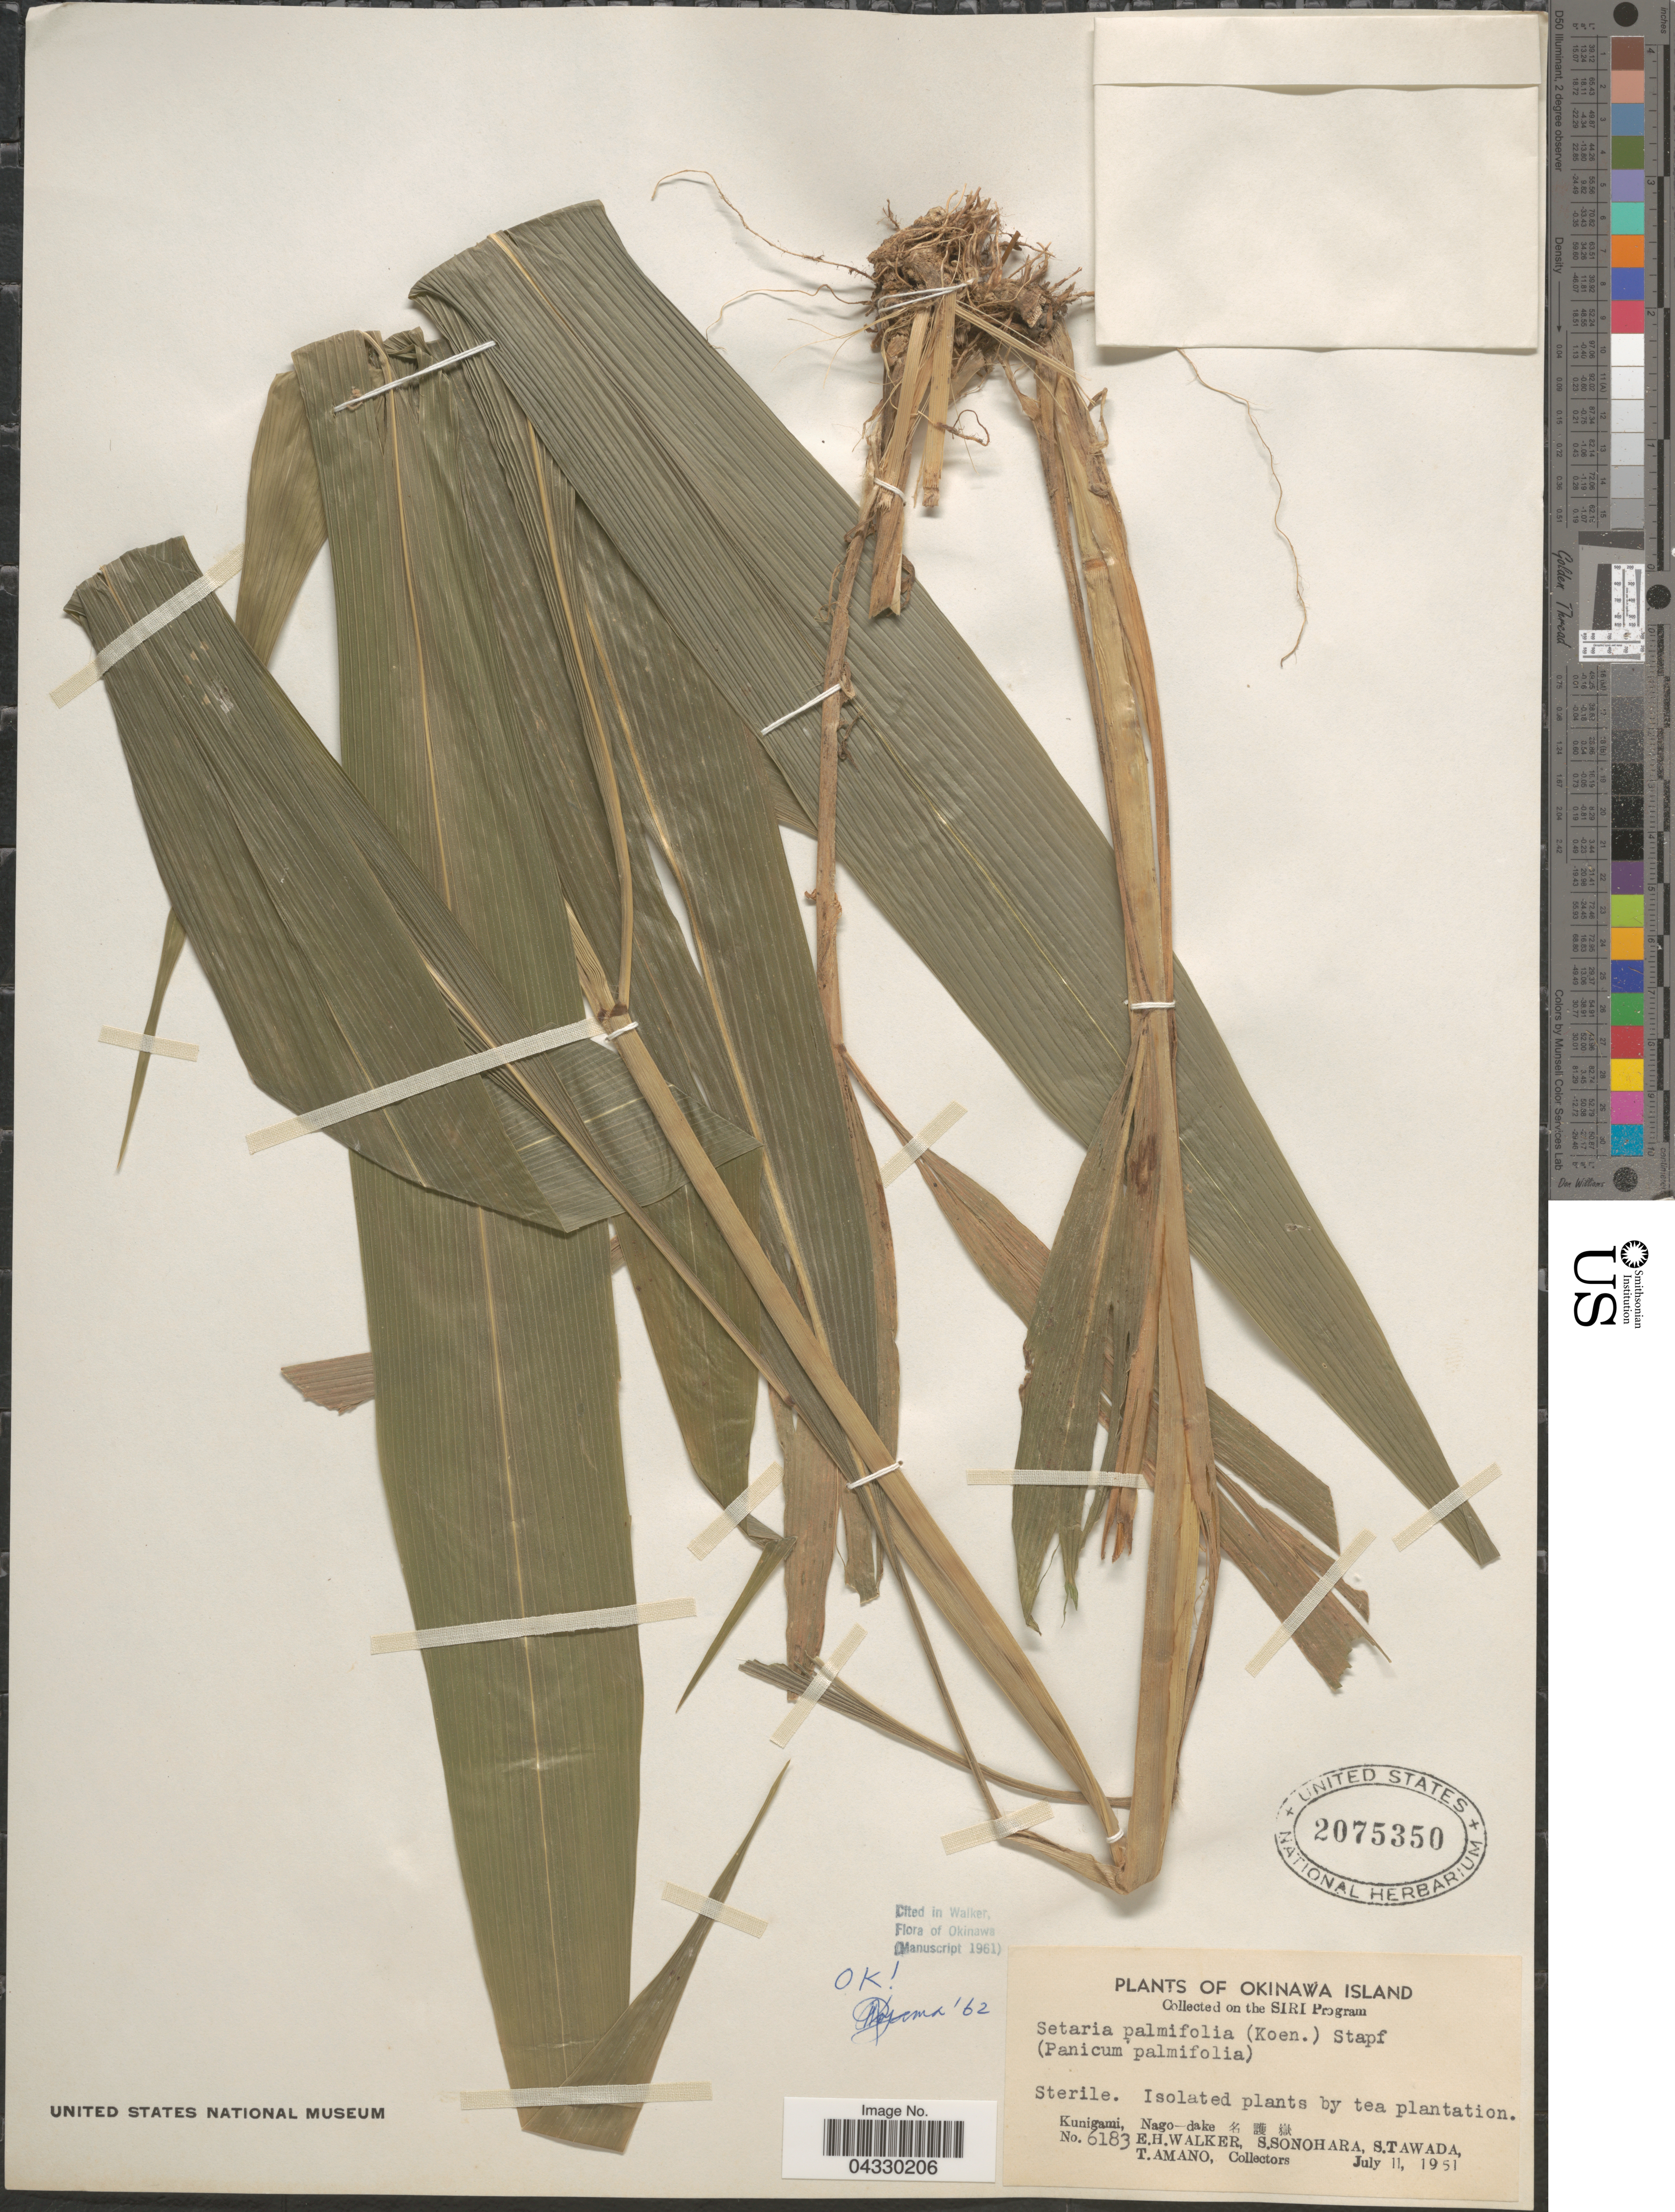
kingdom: Plantae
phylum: Tracheophyta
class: Liliopsida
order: Poales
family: Poaceae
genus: Setaria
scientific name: Setaria palmifolia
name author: (J. Koenig) Stapf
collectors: E. H. Walker, S. Sonohara, S. Tawada & T. Amano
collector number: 6183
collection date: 1951-07-11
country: Japan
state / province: Okinawa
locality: Okinawa Island. Kunigami, Nago-dake. X.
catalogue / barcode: US 2075350